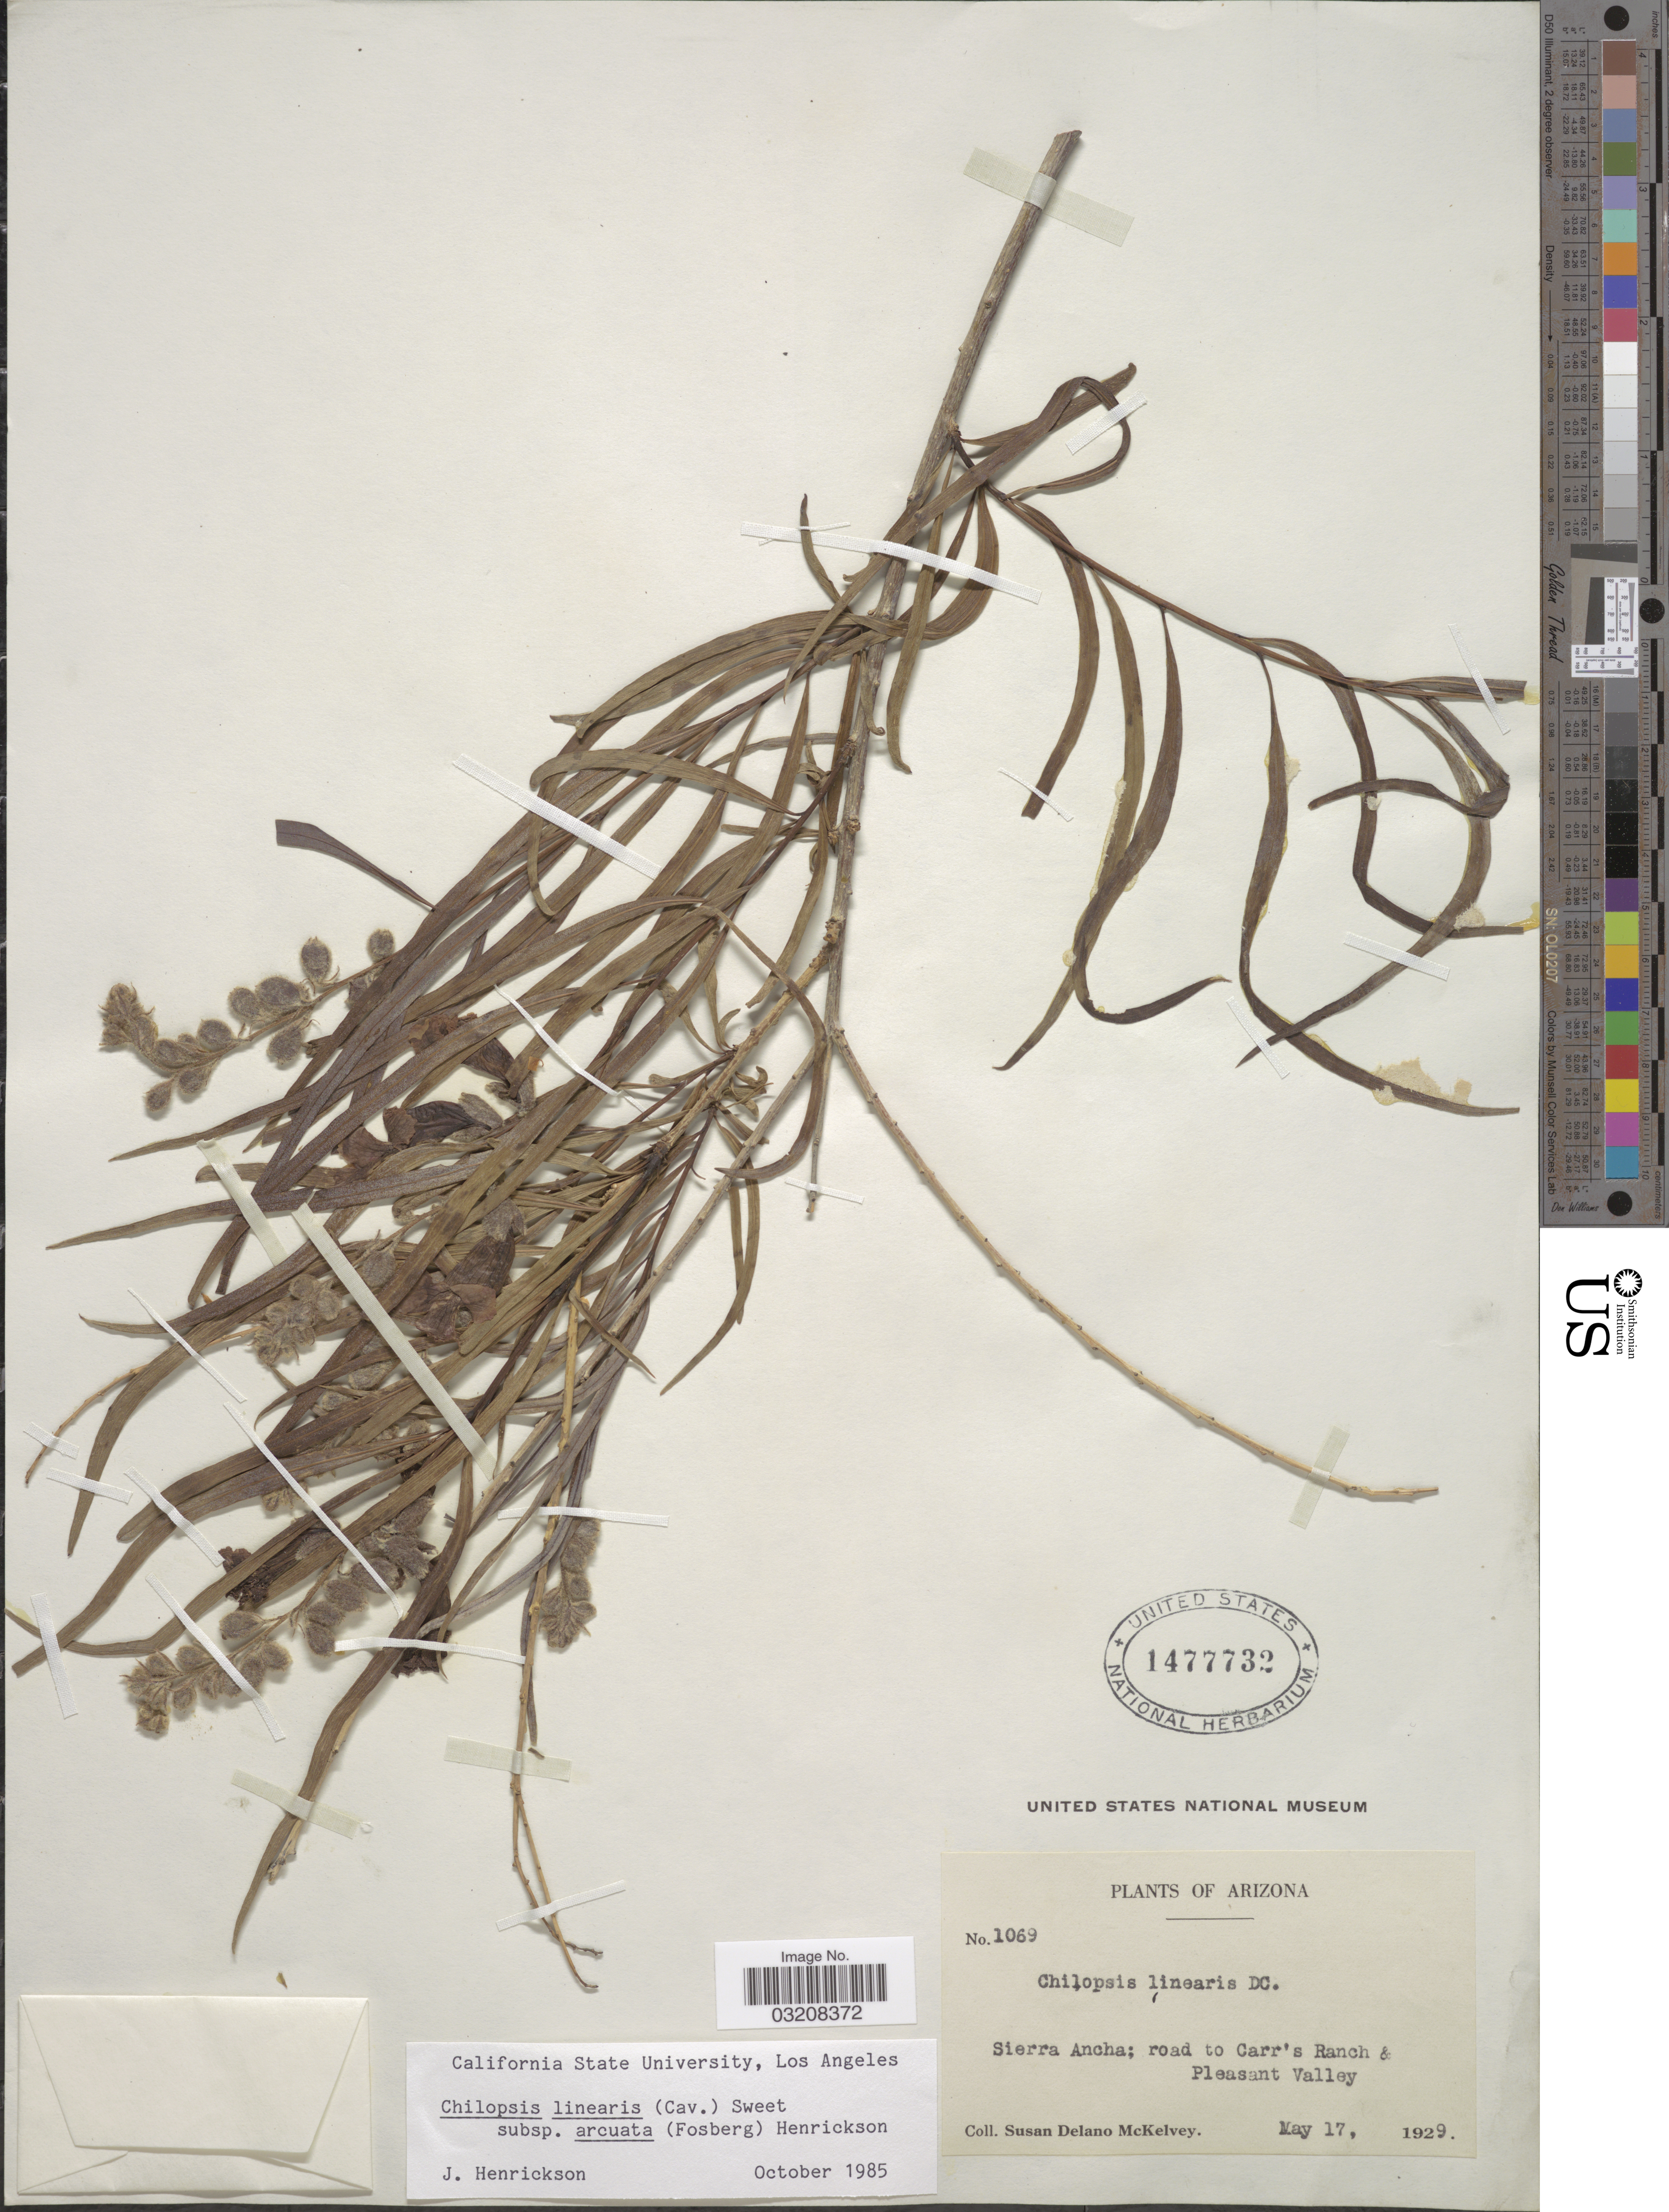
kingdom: Plantae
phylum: Tracheophyta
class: Magnoliopsida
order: Lamiales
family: Bignoniaceae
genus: Chilopsis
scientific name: Chilopsis linearis subsp. arcuata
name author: (Fosberg) Henrickson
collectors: S. A. McKelvey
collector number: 1069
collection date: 1929-05-17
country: United States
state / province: Arizona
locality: Sierra Ancha: road to Carr's Ranch & Pleasant Valley.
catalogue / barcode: US 1477732